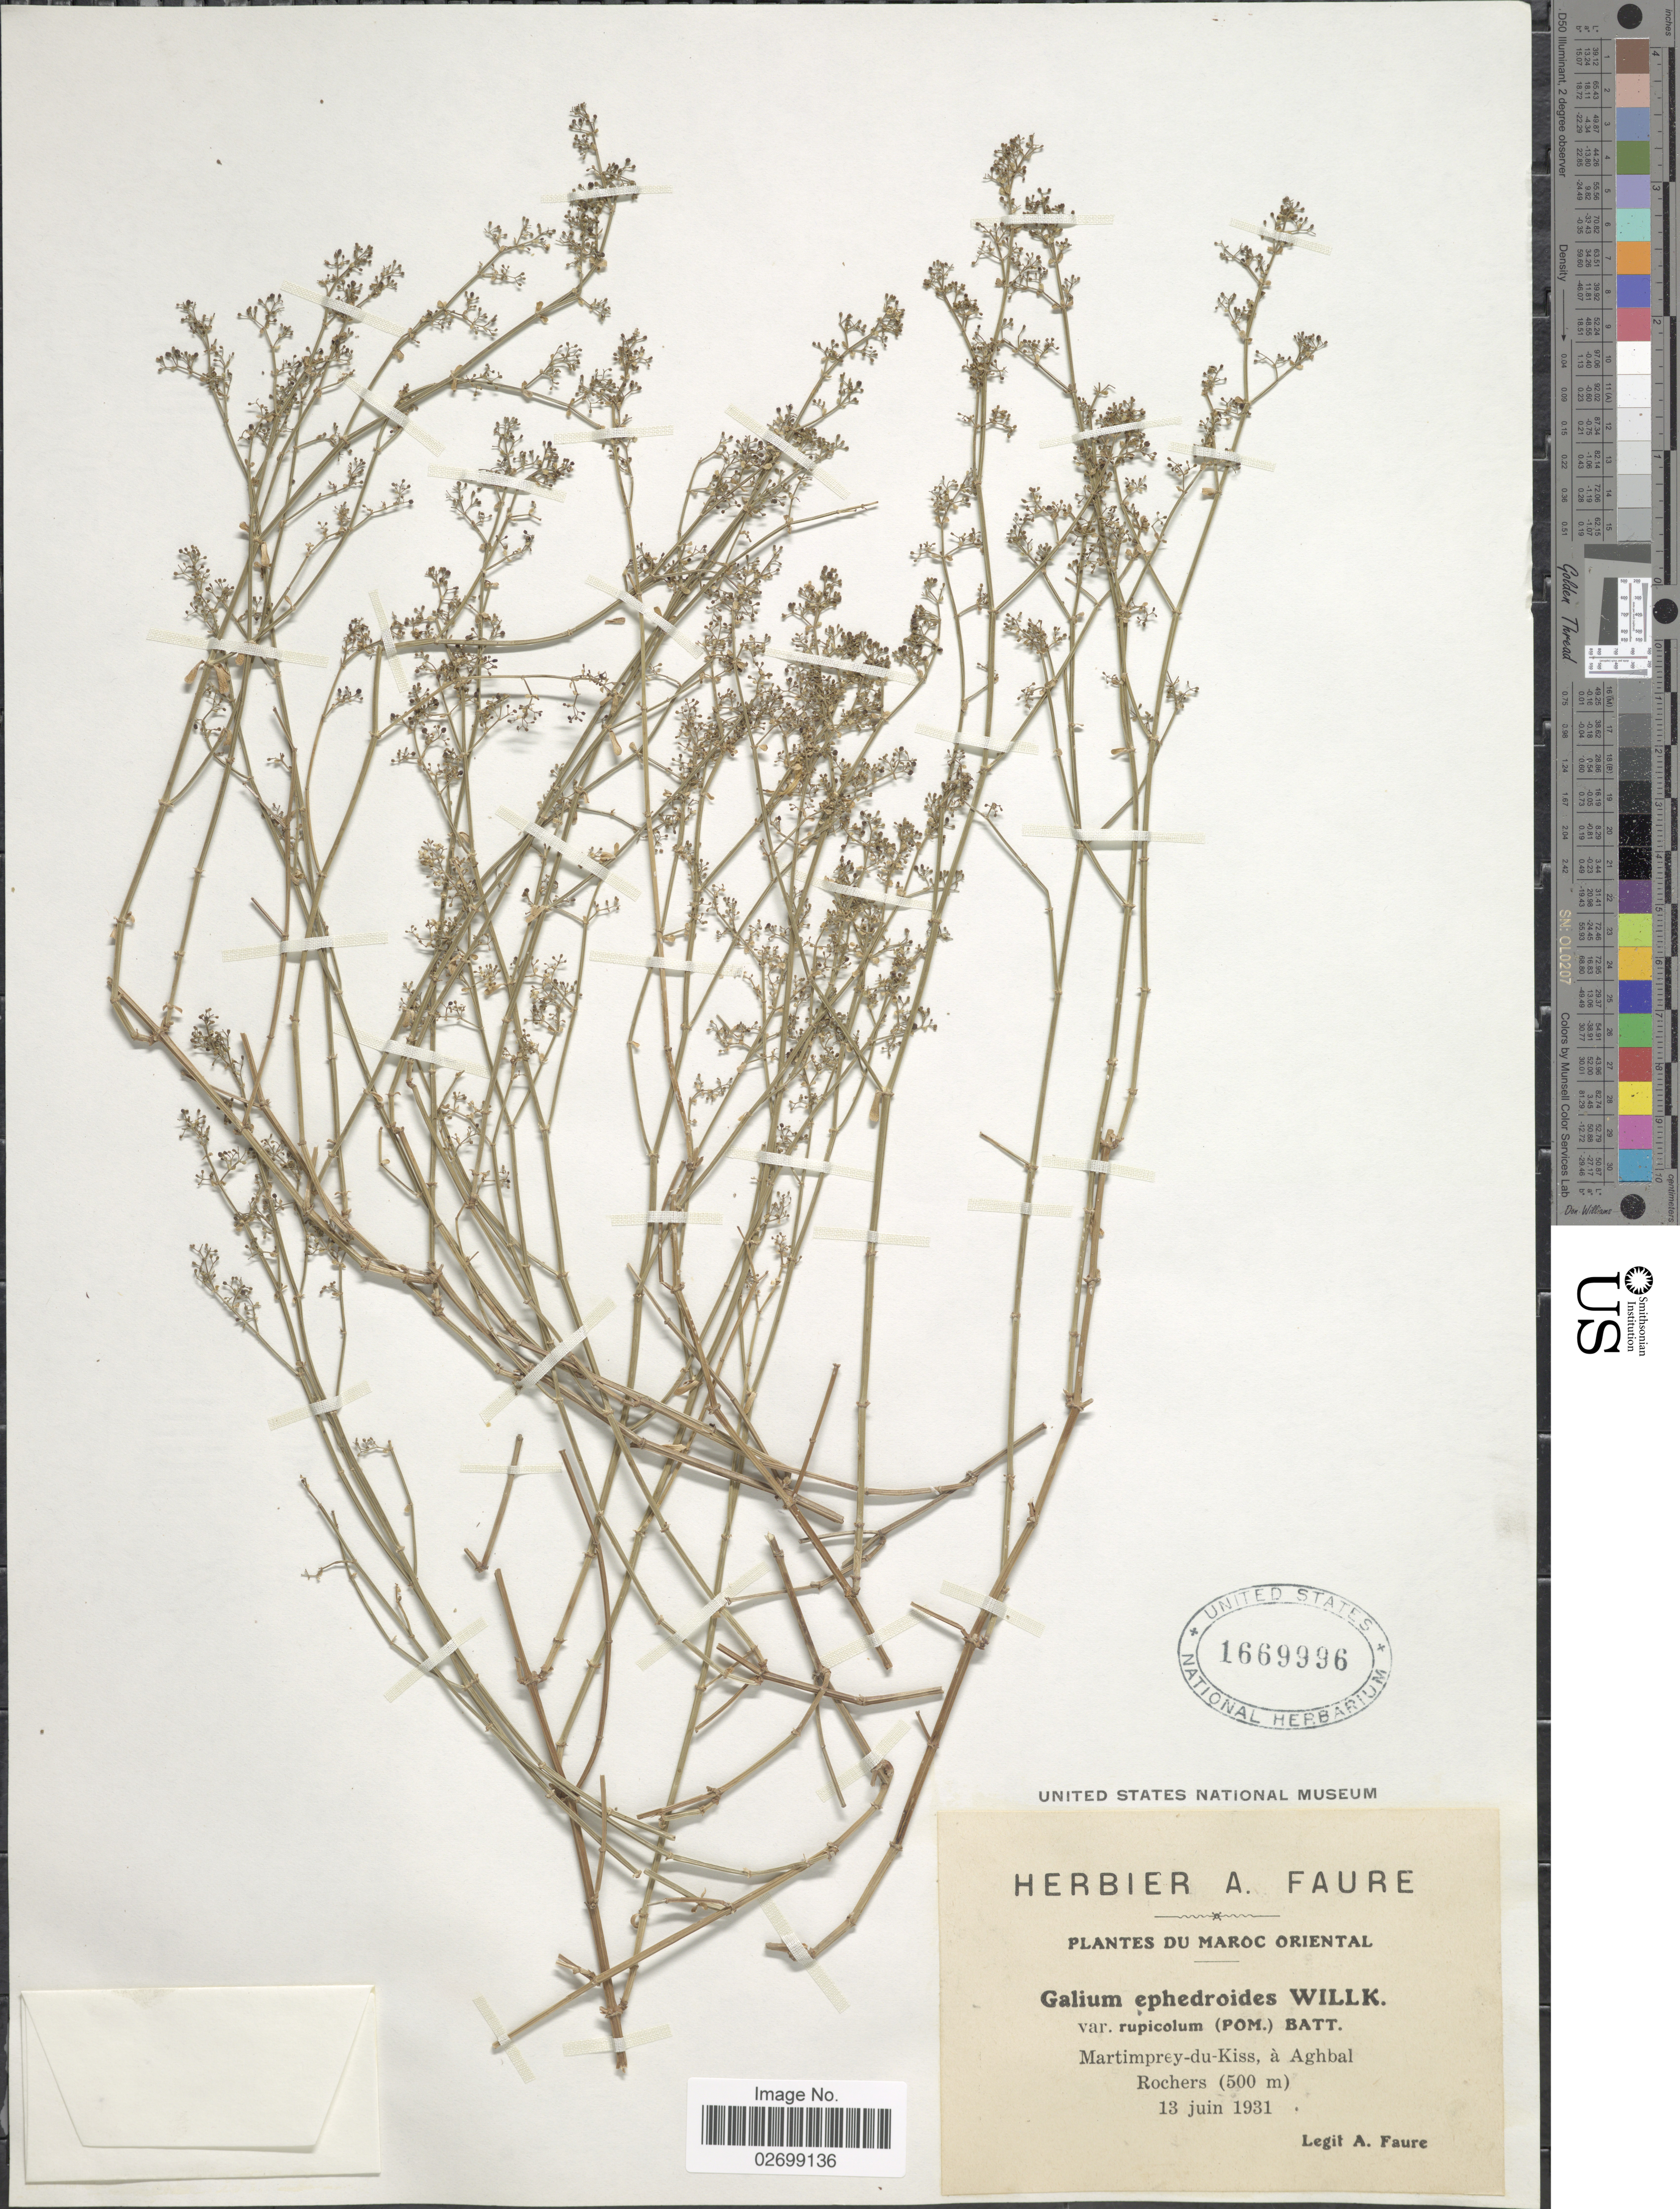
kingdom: Plantae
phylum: Tracheophyta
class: Magnoliopsida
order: Gentianales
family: Rubiaceae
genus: Galium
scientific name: Galium ephedroides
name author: Willk.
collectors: A. Faure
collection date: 1931-06-13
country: Morocco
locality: Du Maroc Oriental, Marimprey-du-Kiss, a Aghbal, Rochers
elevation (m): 500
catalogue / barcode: US 1669996